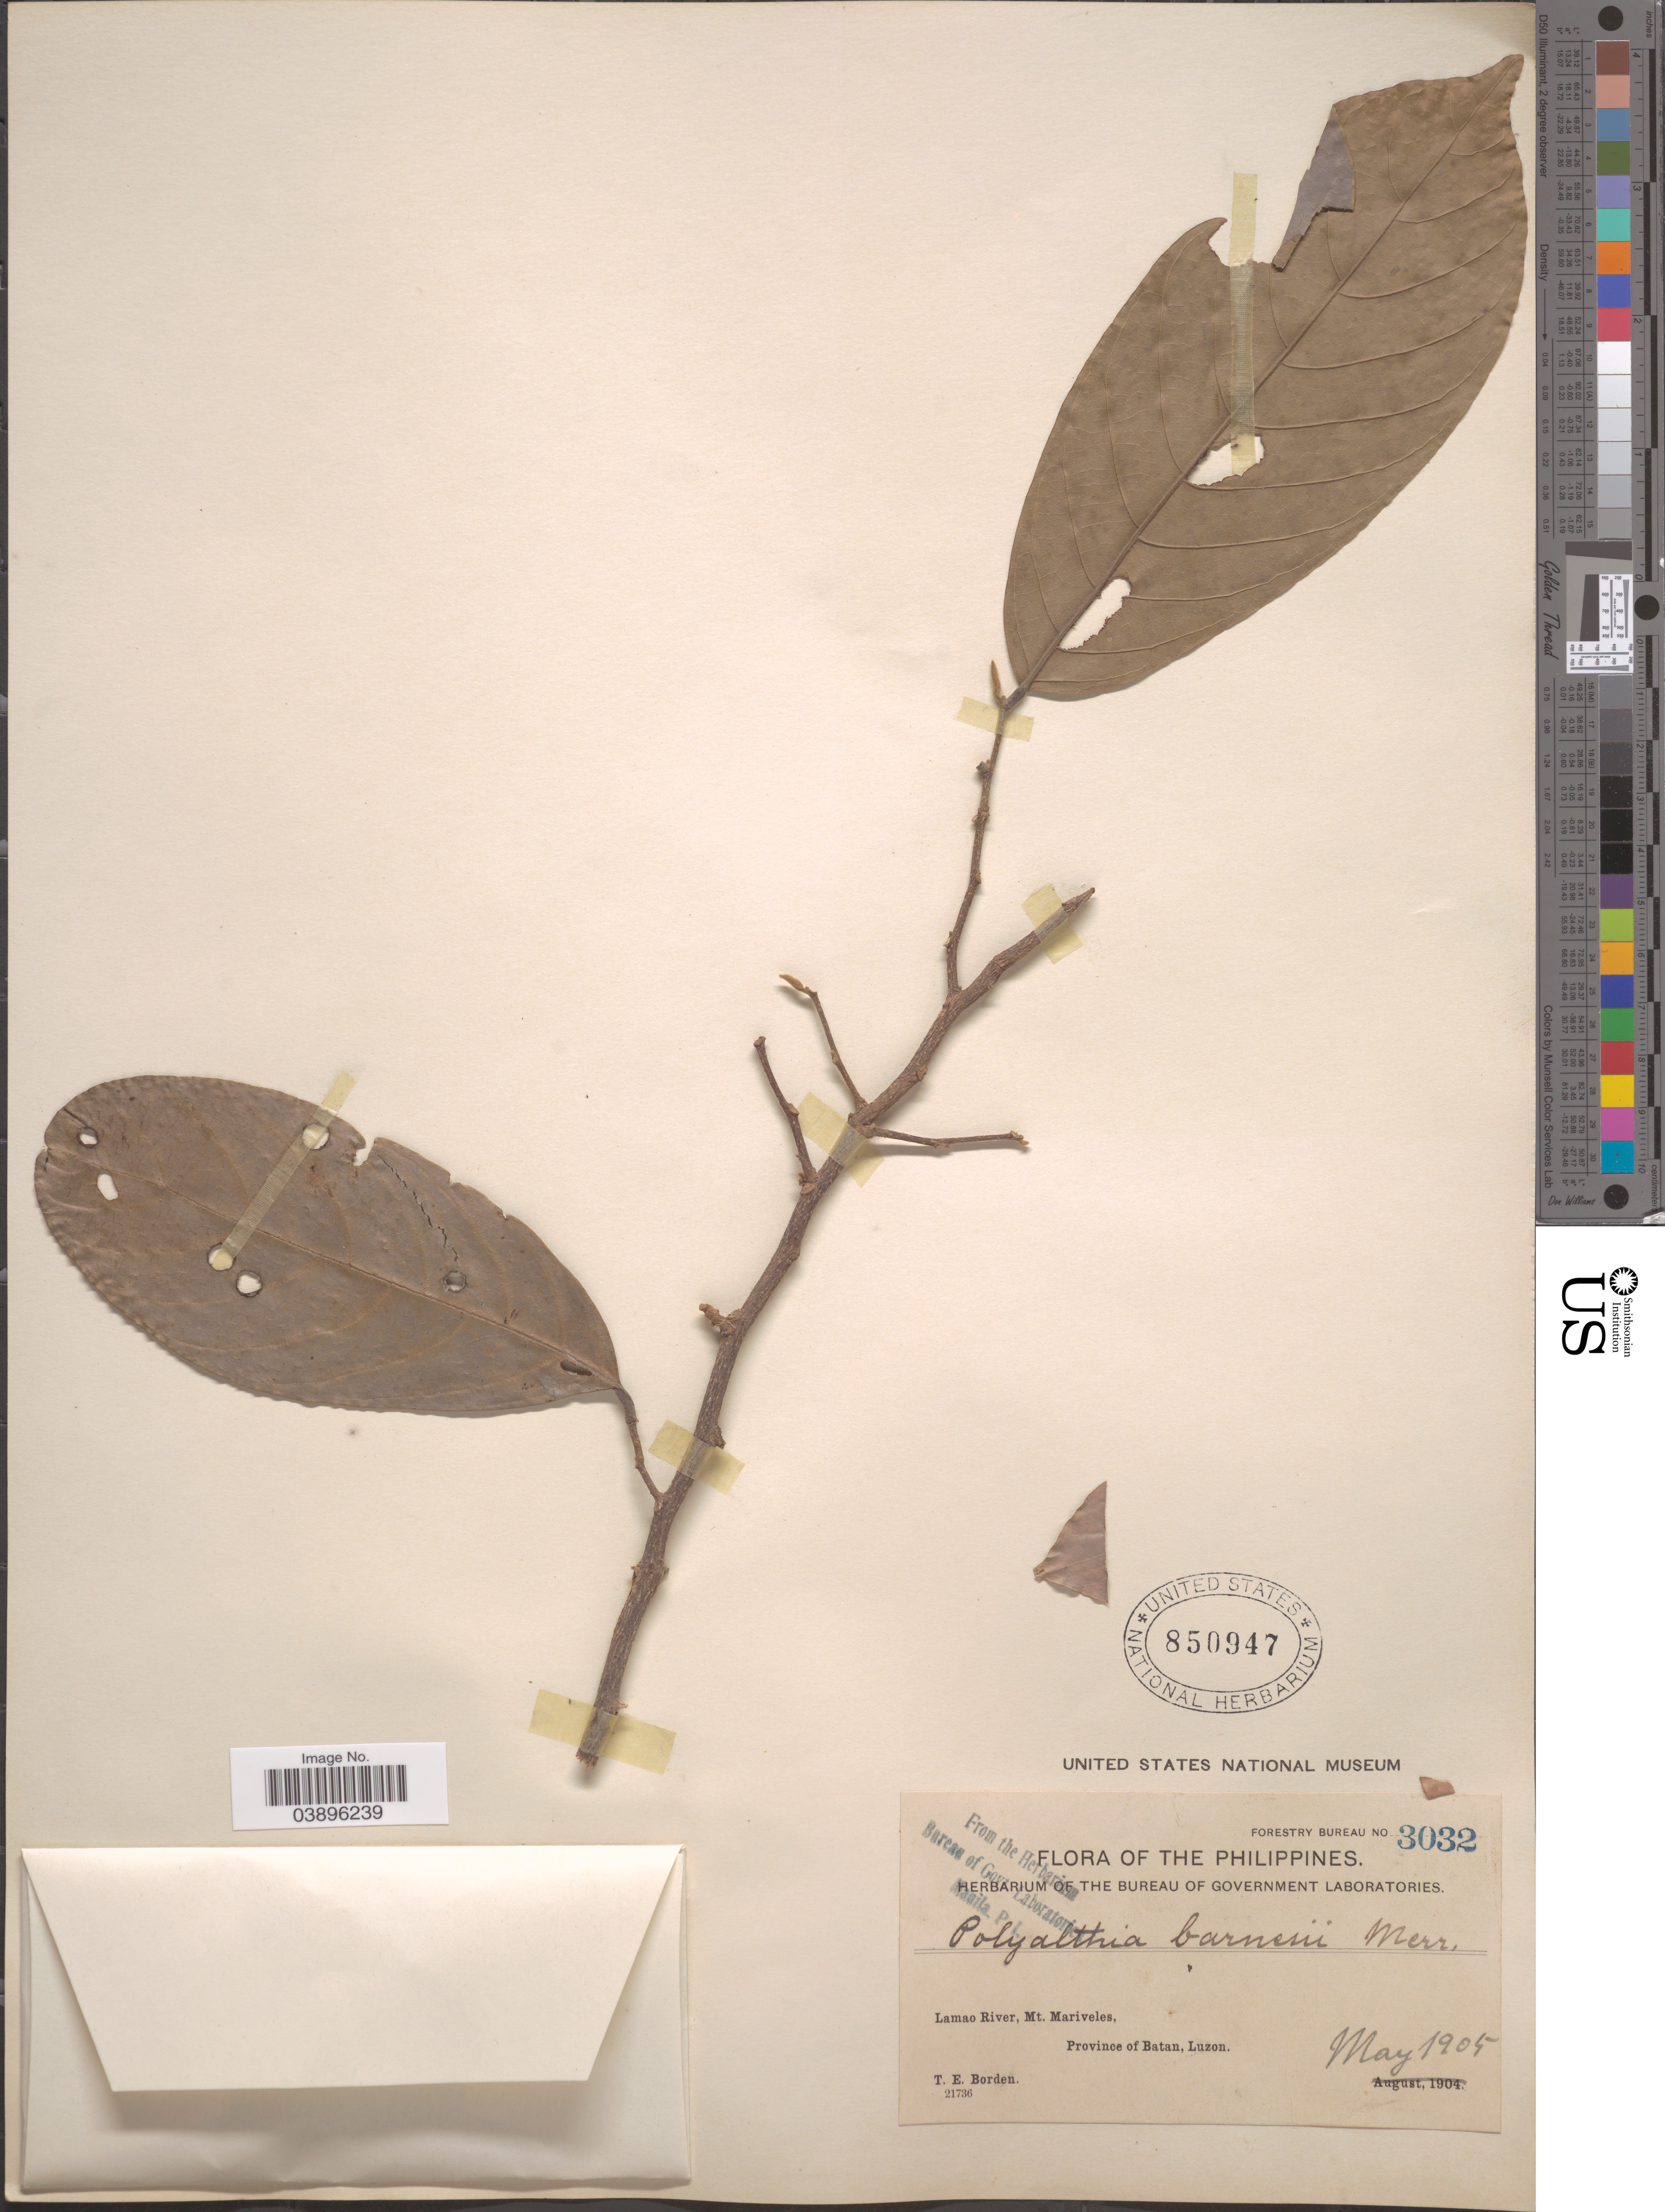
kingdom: Plantae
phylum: Tracheophyta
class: Magnoliopsida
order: Magnoliales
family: Annonaceae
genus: Polyalthia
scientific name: Polyalthia barnesii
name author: Merr.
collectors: T. E. Borden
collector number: Forestry Bureau 3032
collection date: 1905-05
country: Philippines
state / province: Cagayan Valley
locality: Lamao River, Mt. Mariveles, Province of Batan, Luzon.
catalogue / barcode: US 850947